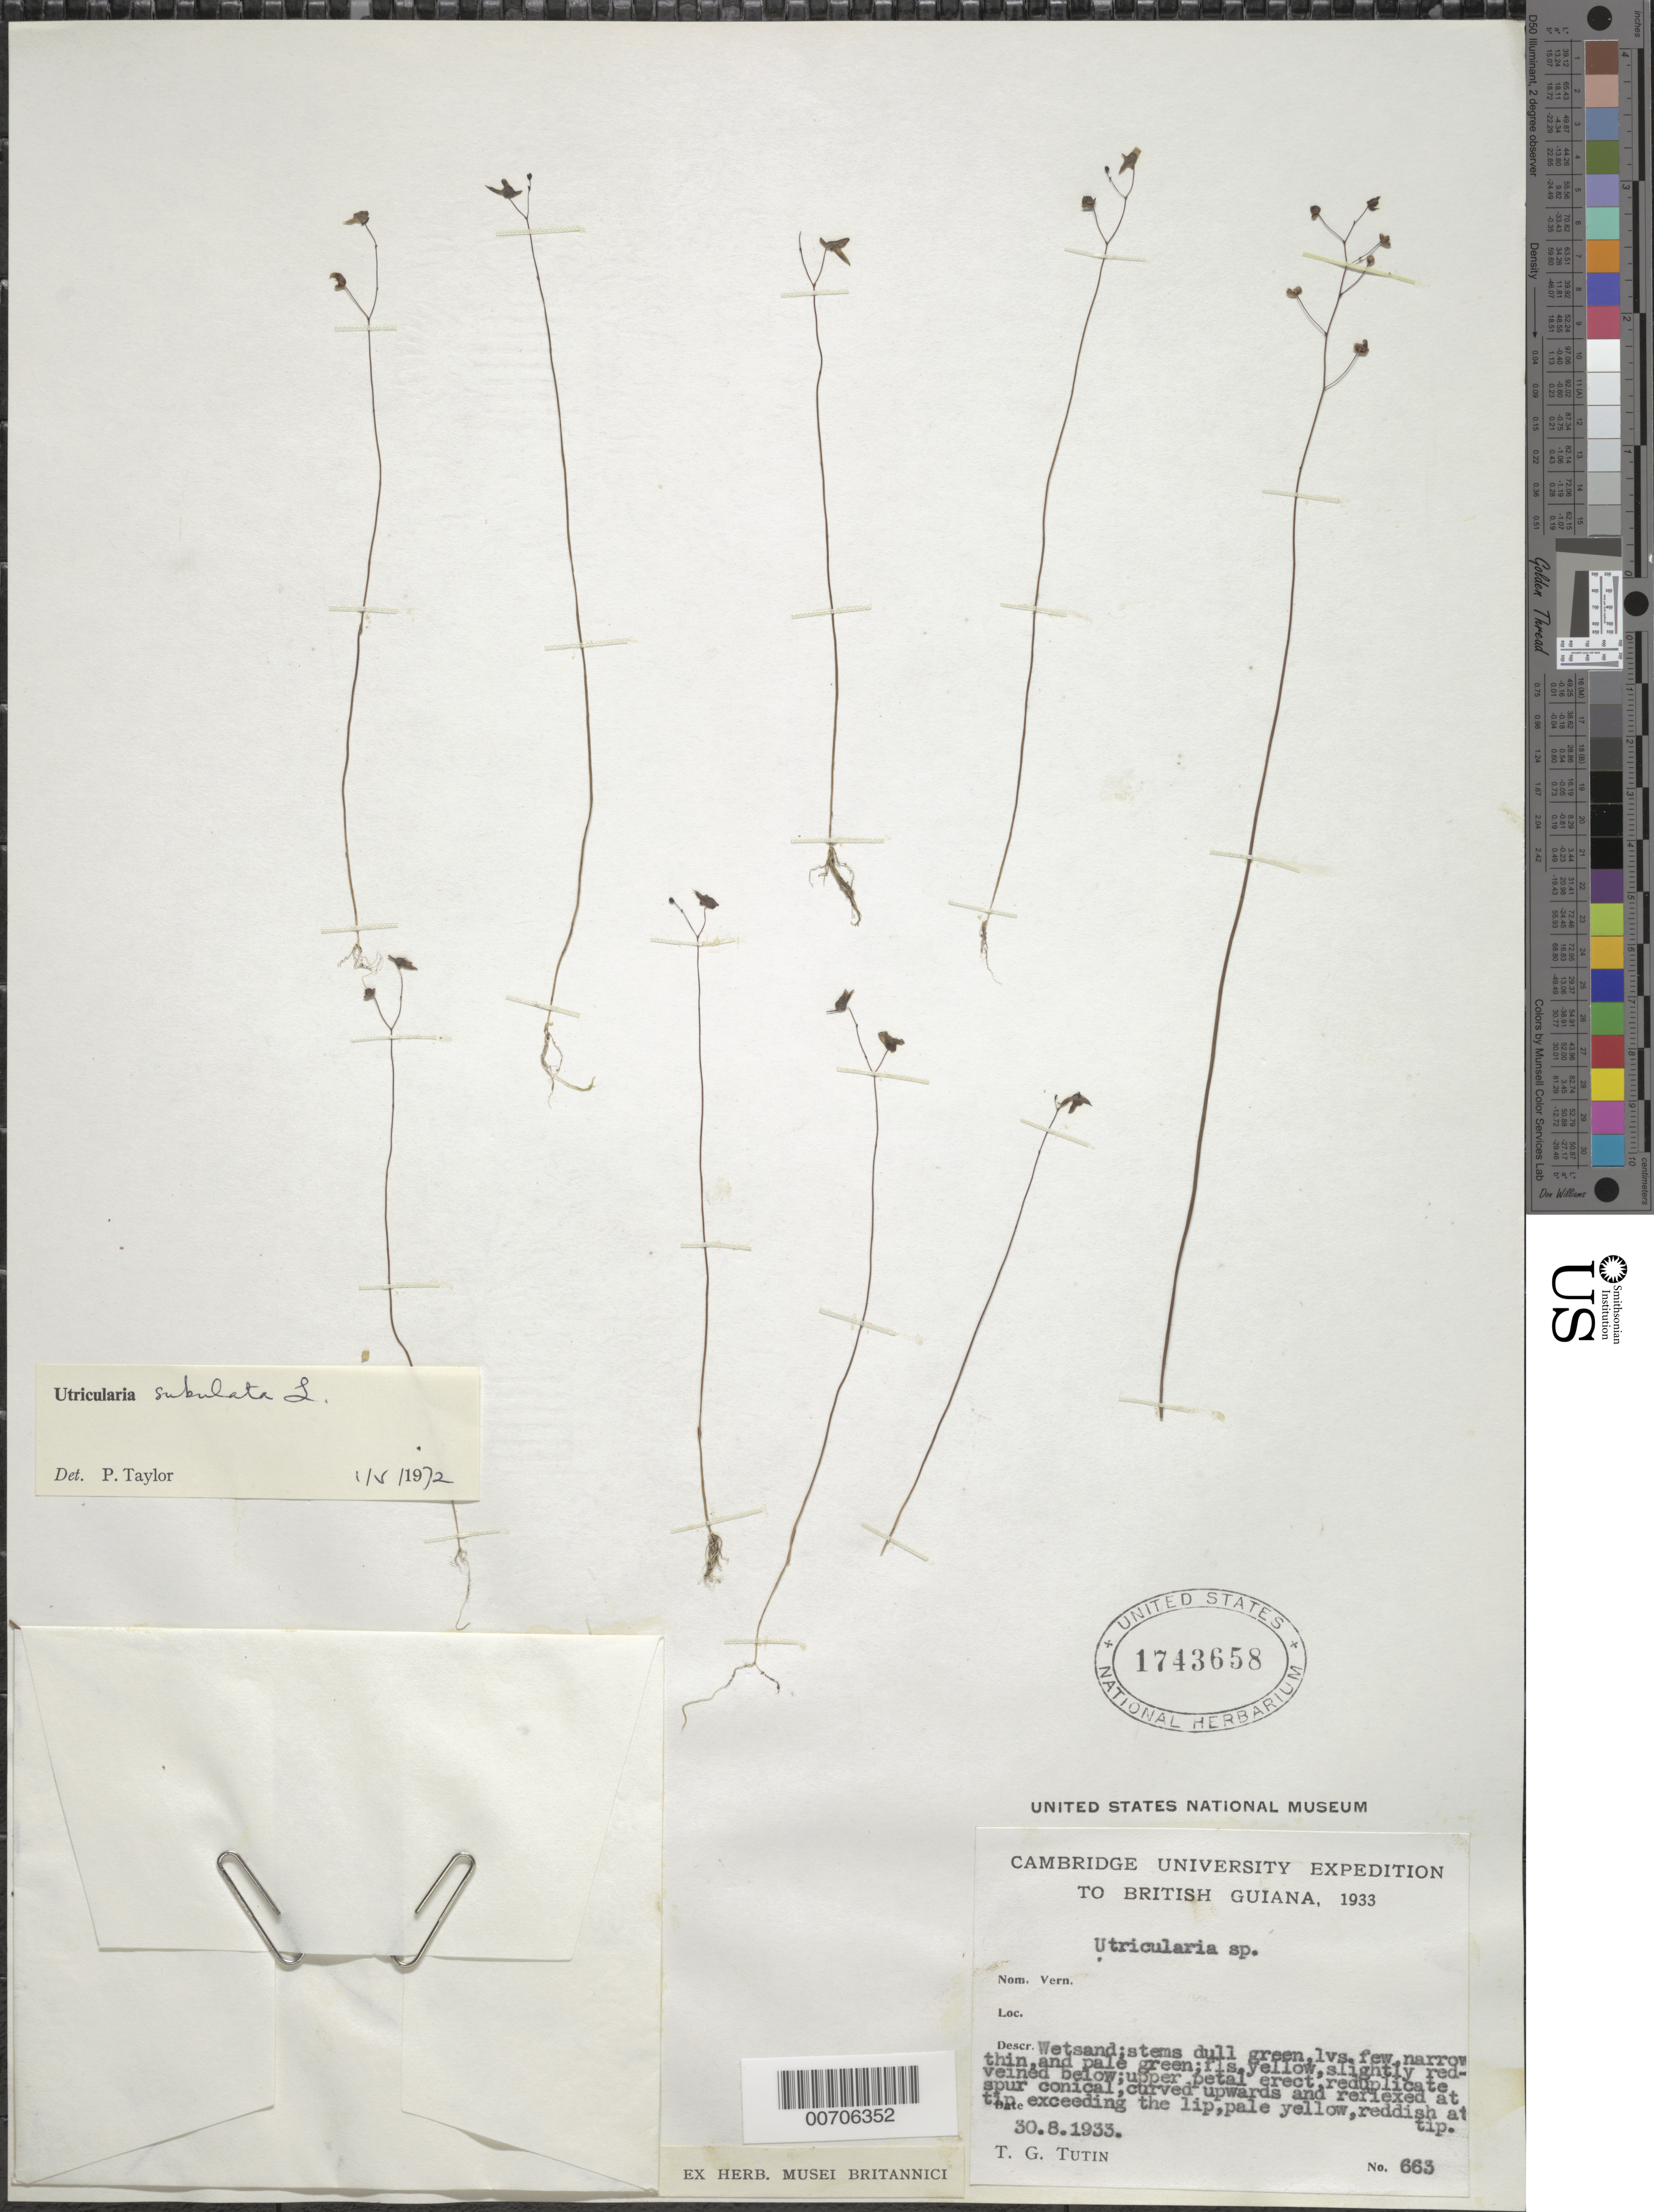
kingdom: Plantae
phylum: Tracheophyta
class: Magnoliopsida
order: Lamiales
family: Lentibulariaceae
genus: Utricularia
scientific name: Utricularia subulata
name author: L.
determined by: Taylor, P.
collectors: T. G. Tutin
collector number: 663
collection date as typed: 30-Aug-33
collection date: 1933-08-30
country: Guyana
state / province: Potaro-Siparuni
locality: Kaieteur Falls, Potaro R.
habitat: Wet sand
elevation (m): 335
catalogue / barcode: US 1743658